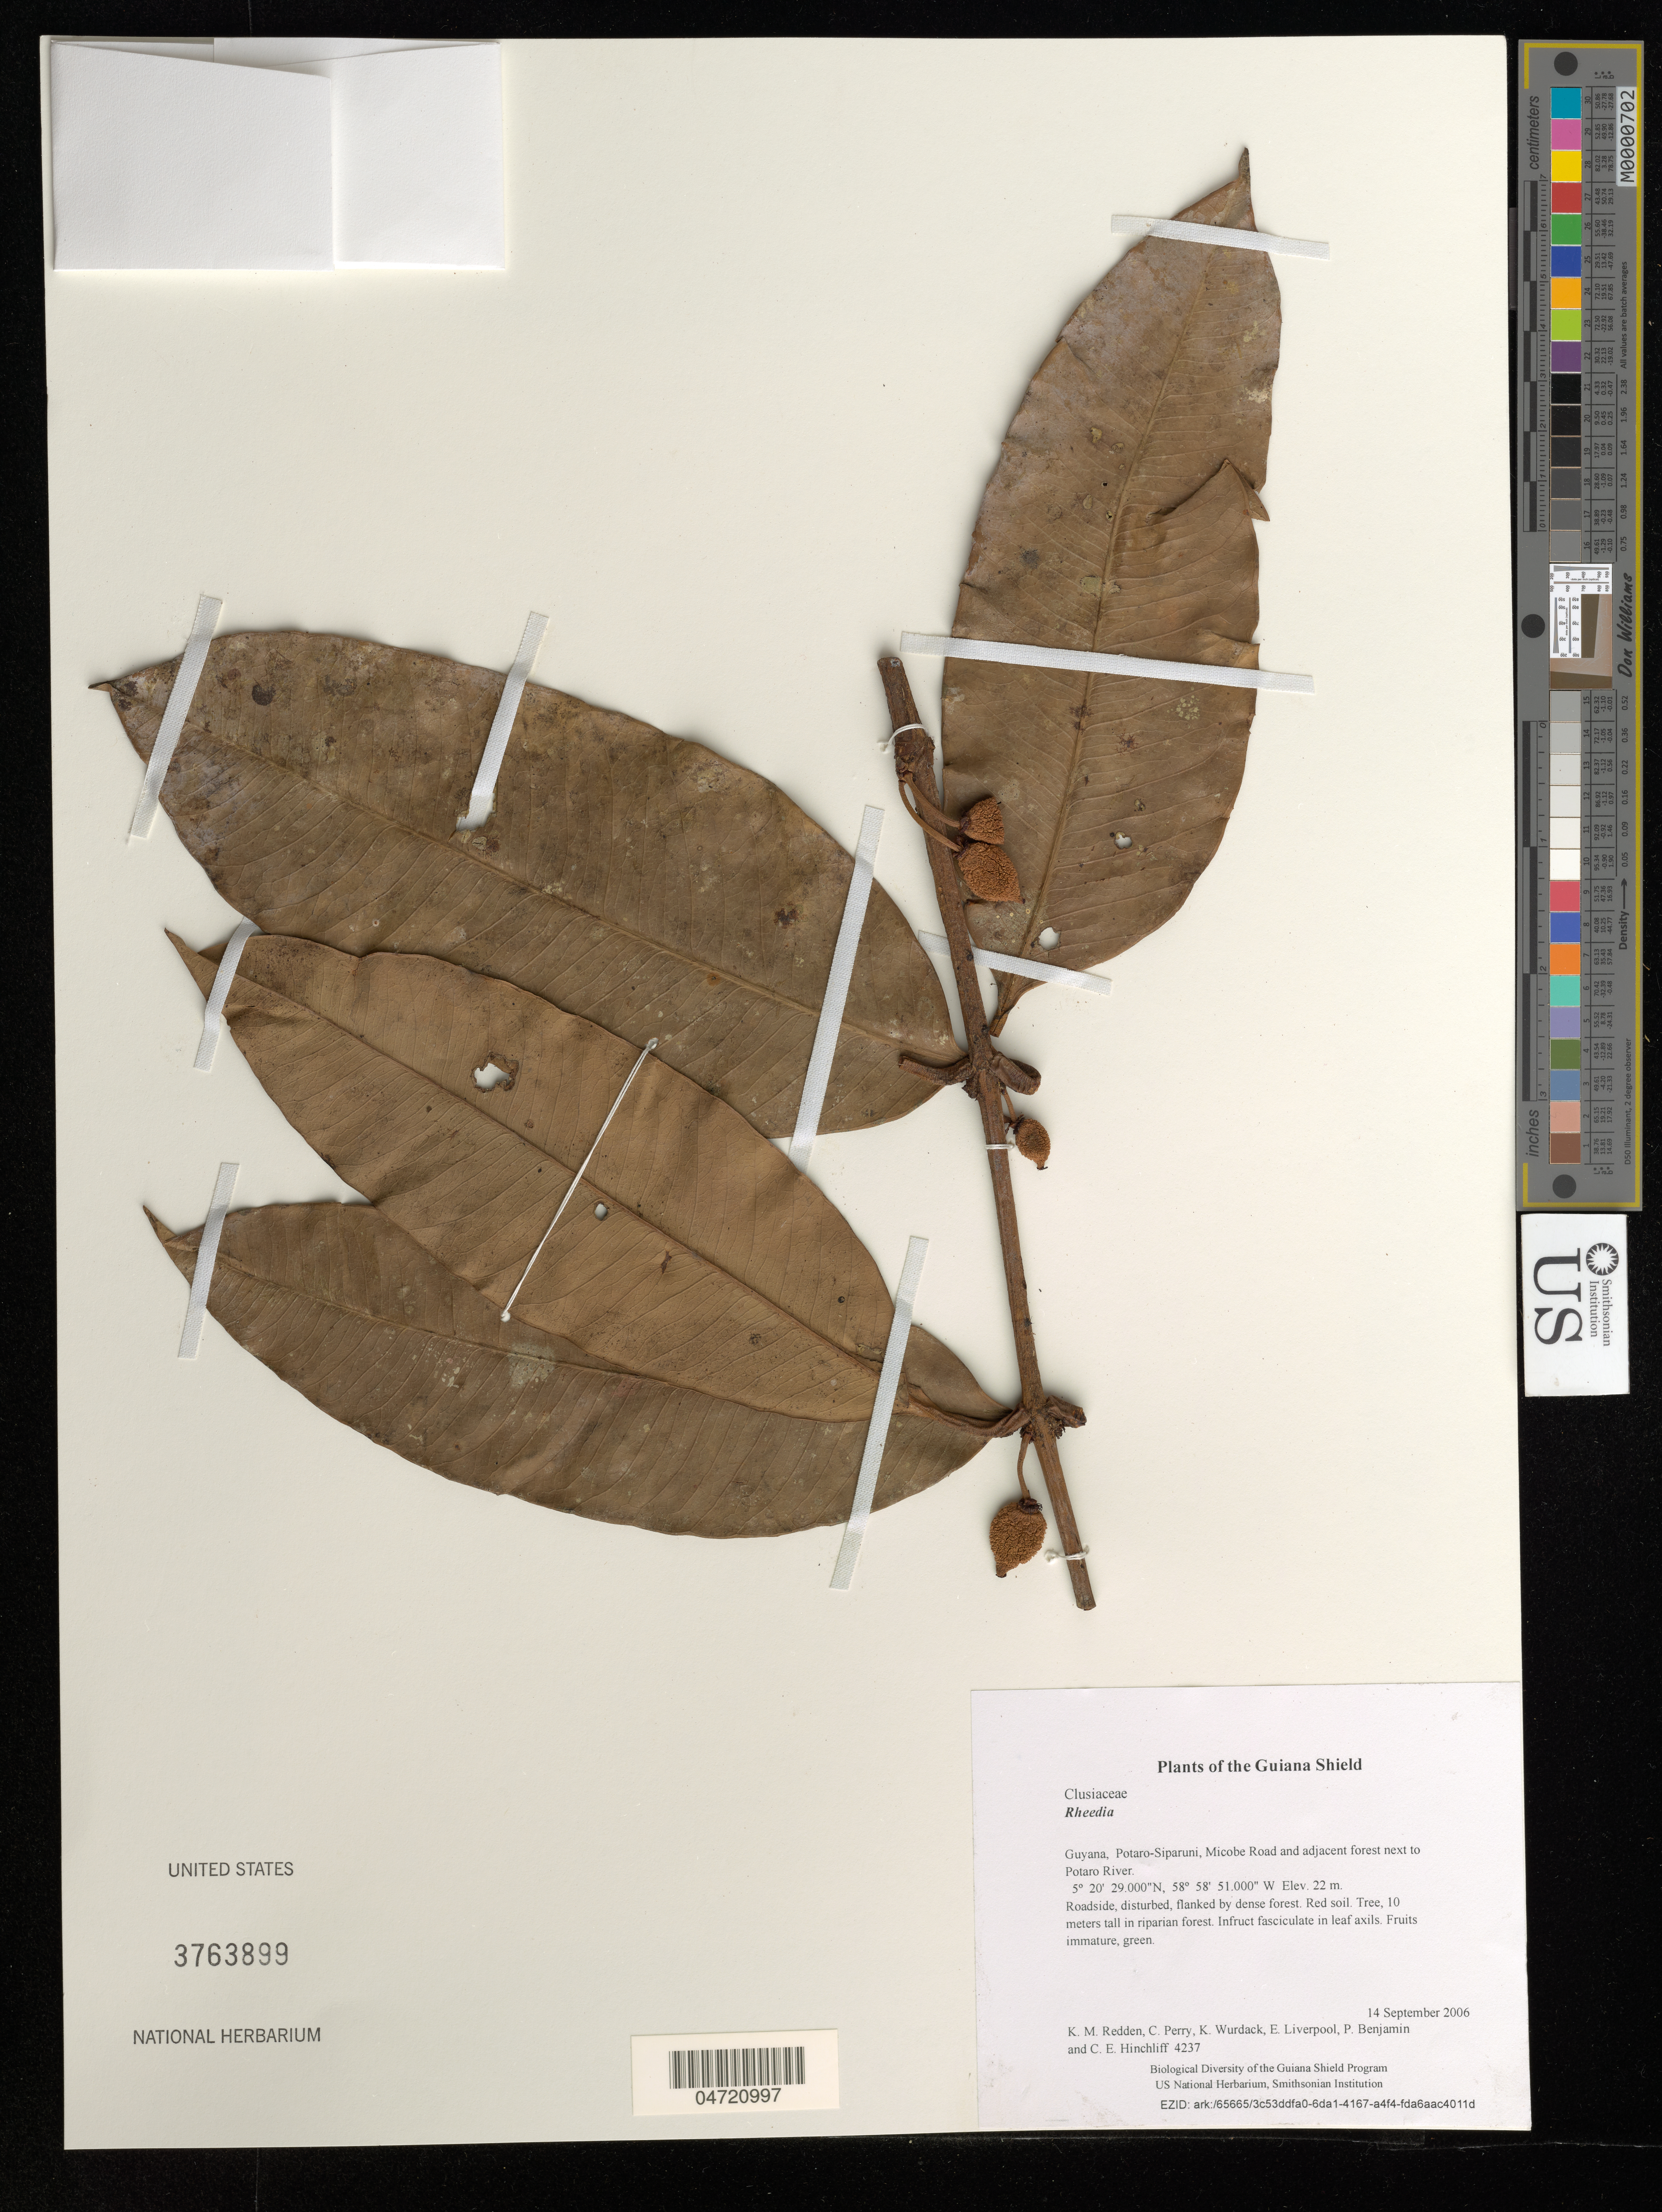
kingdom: Plantae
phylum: Tracheophyta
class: Magnoliopsida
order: Malpighiales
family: Clusiaceae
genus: Rheedia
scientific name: Rheedia sp.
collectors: K. M. Redden, C. Perry, K. Wurdack, E. Liverpool, P. Benjamin & C. E. Hinchliff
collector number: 4237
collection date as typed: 14 September 2006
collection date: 2006-09-14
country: Guyana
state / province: Potaro-Siparuni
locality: Micobe Road and adjacent forest next to Potaro River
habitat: Roadside, disturbed, flanked by dense forest. Red soil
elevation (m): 22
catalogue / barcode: US 3763899